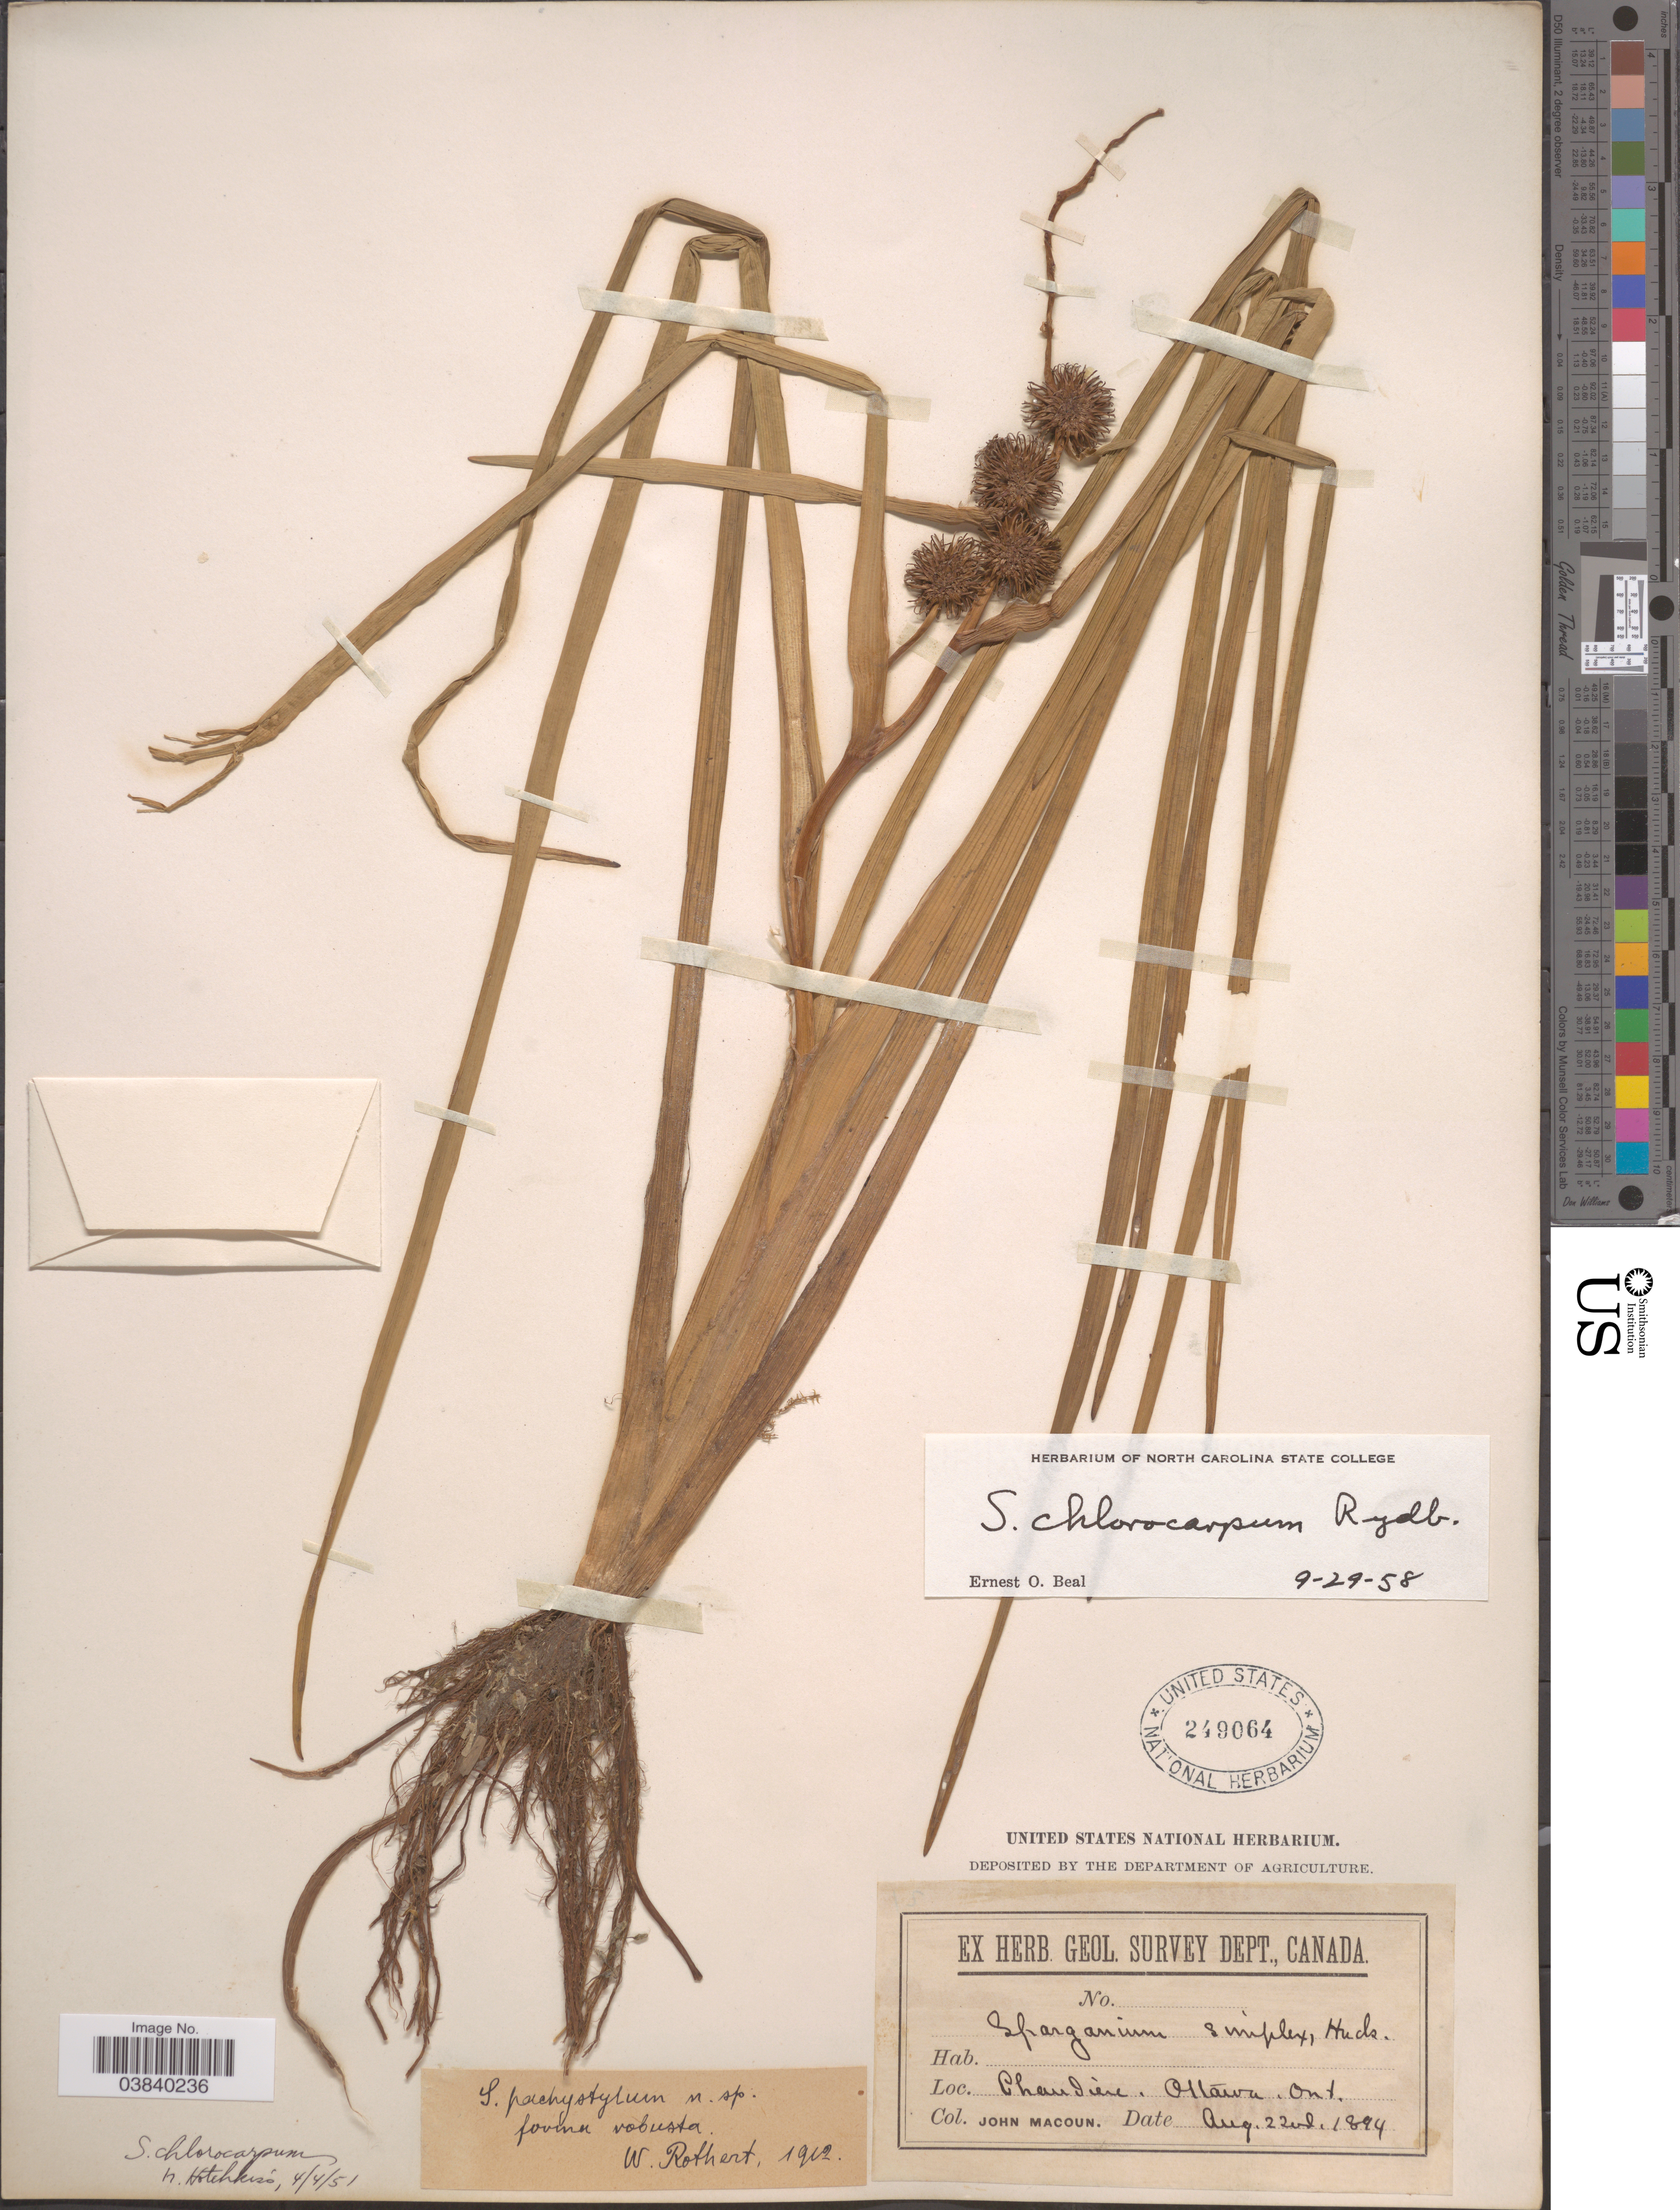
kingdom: Plantae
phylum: Tracheophyta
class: Liliopsida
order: Poales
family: Typhaceae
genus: Sparganium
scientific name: Sparganium chlorocarpum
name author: Rydb.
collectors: J. Macoun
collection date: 1894-08-22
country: Canada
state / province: Ontario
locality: Chandiere, Ottawa.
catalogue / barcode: US 249064